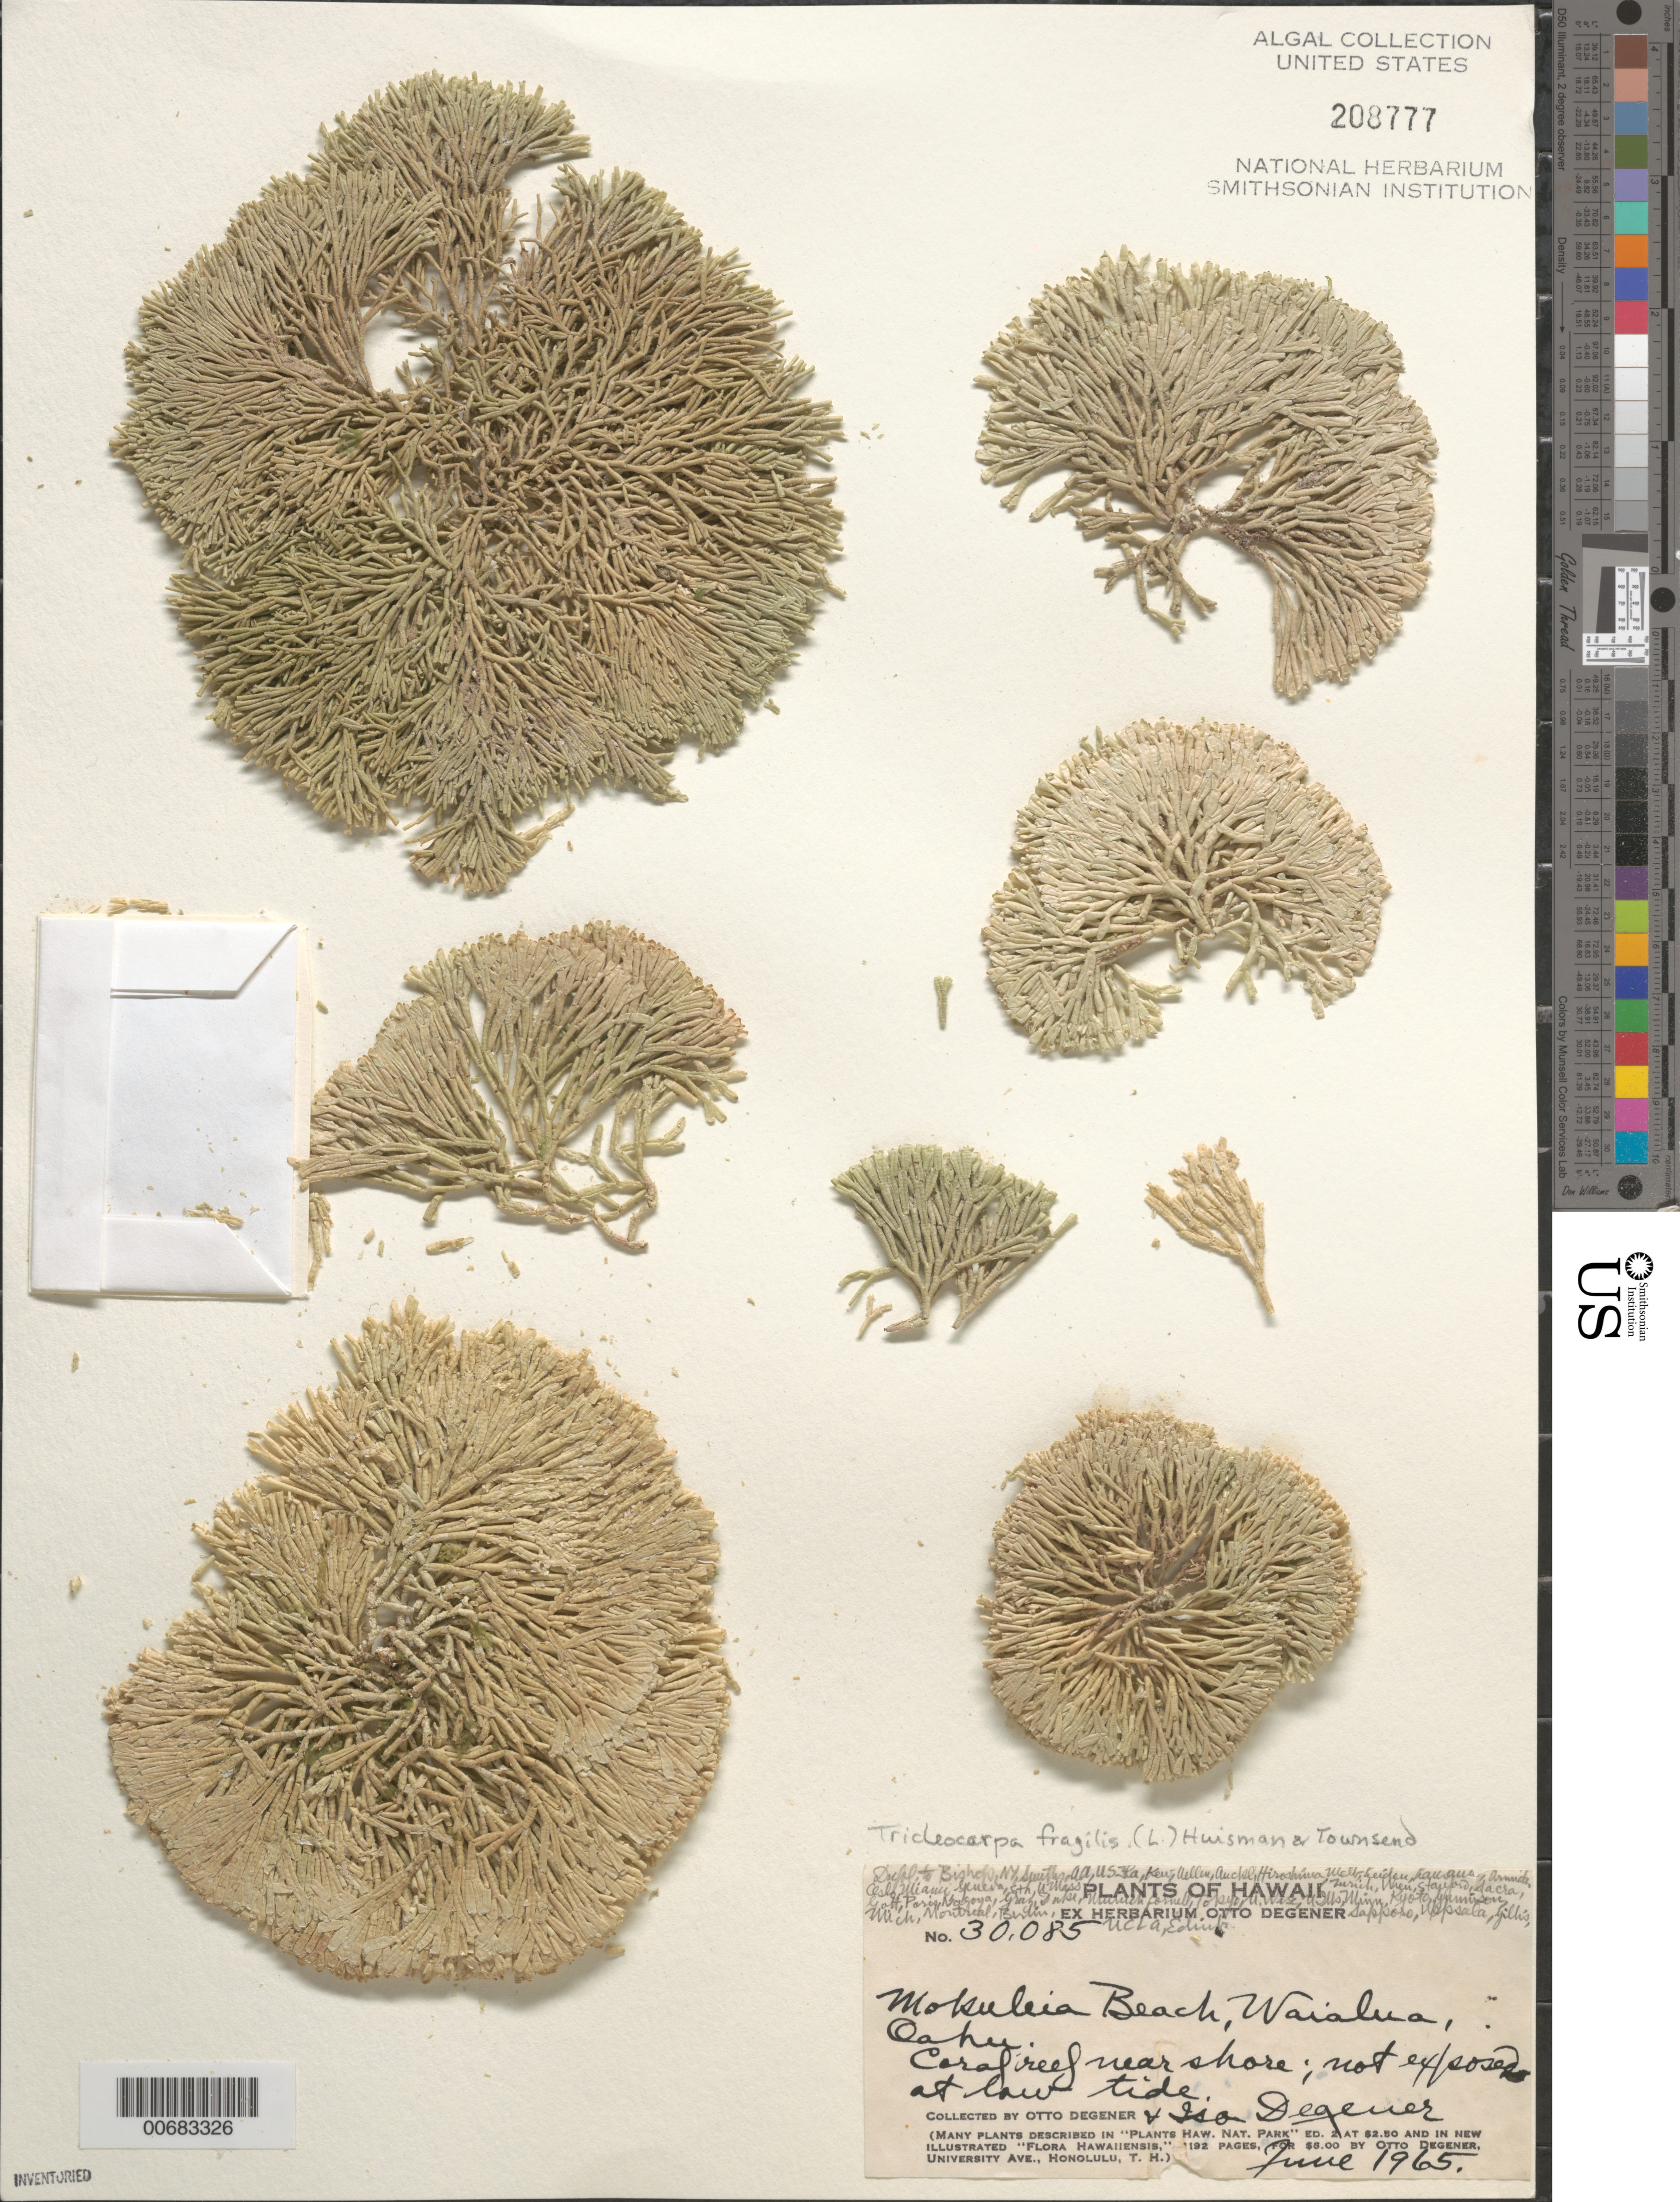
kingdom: Plantae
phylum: Rhodophyta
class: Florideophyceae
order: Nemaliales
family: Galaxauraceae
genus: Tricleocarpa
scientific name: Tricleocarpa fragilis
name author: (L.) Huisman & R.A. Towns.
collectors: O. Degener & I. Degener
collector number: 30085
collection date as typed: Jun 1965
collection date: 1965-06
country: United States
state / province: Hawaii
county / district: Honolulu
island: Oahu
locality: Mokuleia Beach, Waialua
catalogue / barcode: US 208777